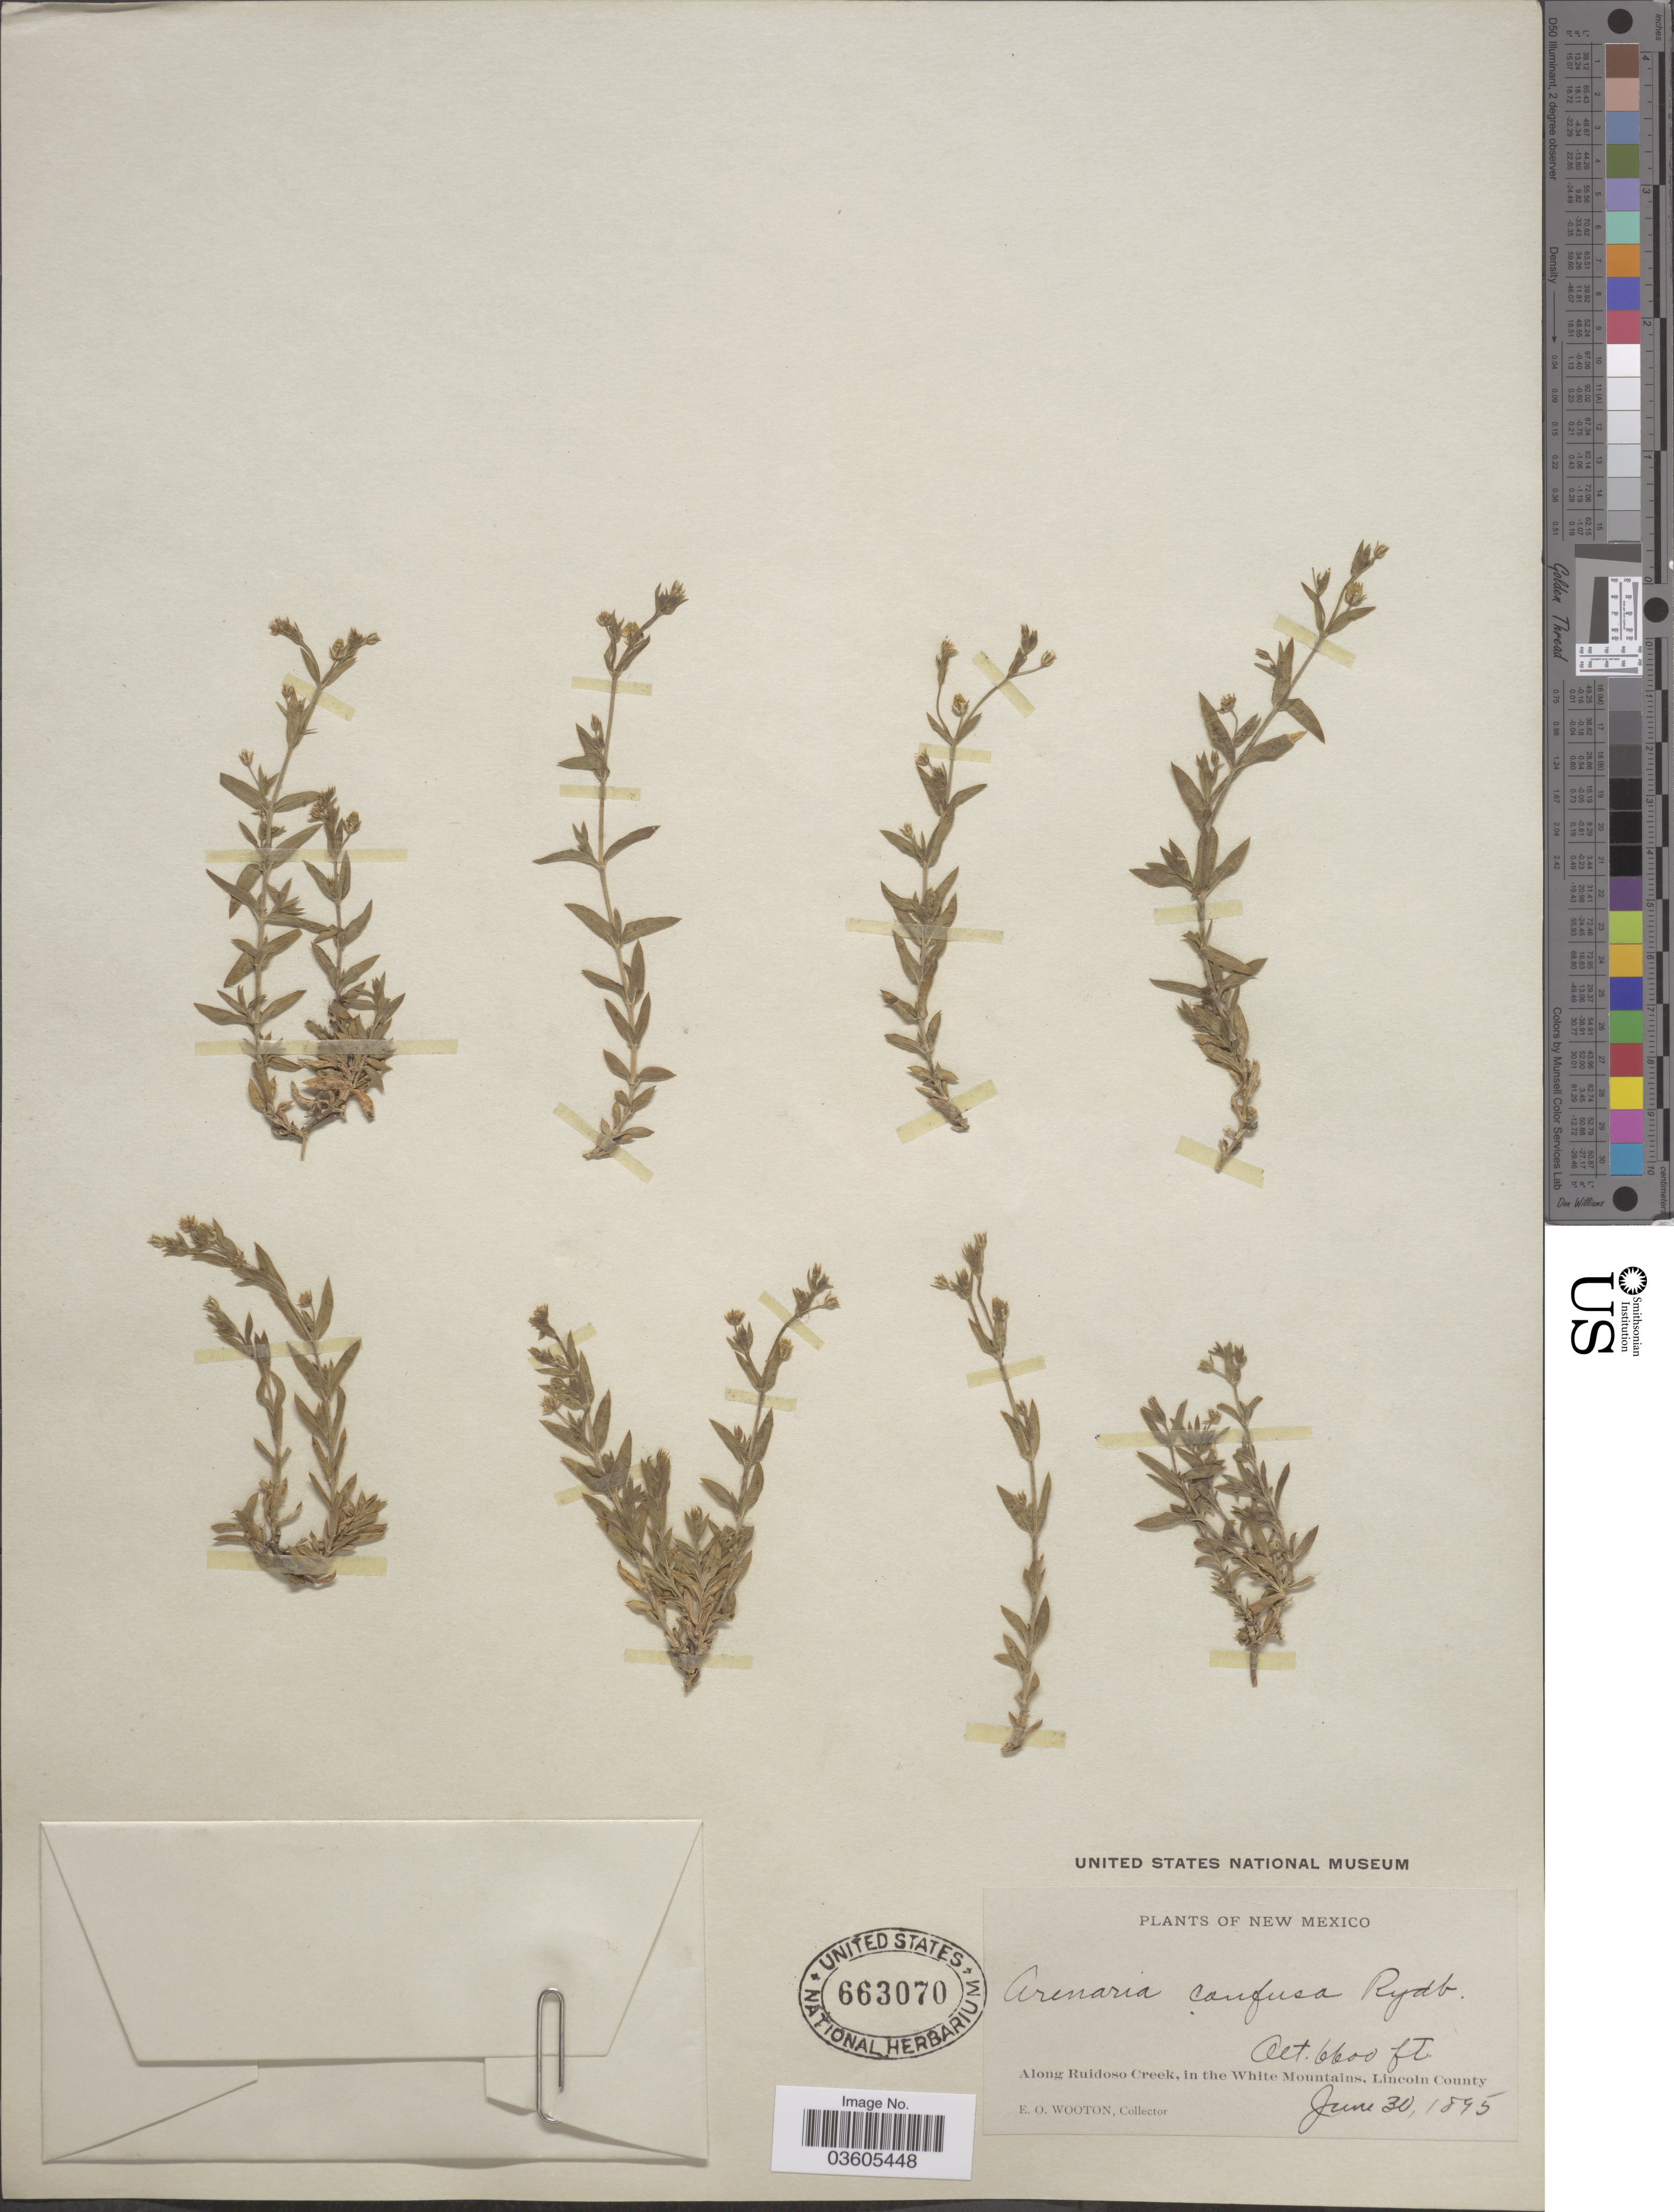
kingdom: Plantae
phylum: Tracheophyta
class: Magnoliopsida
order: Caryophyllales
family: Caryophyllaceae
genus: Arenaria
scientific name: Arenaria confusa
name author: Rydb.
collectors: E. O. Wooton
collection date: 1895-06-30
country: United States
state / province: New Mexico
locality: Along Ruidoso Creek, in the White Mountains, Lincoln County.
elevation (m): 2012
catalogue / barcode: US 663070